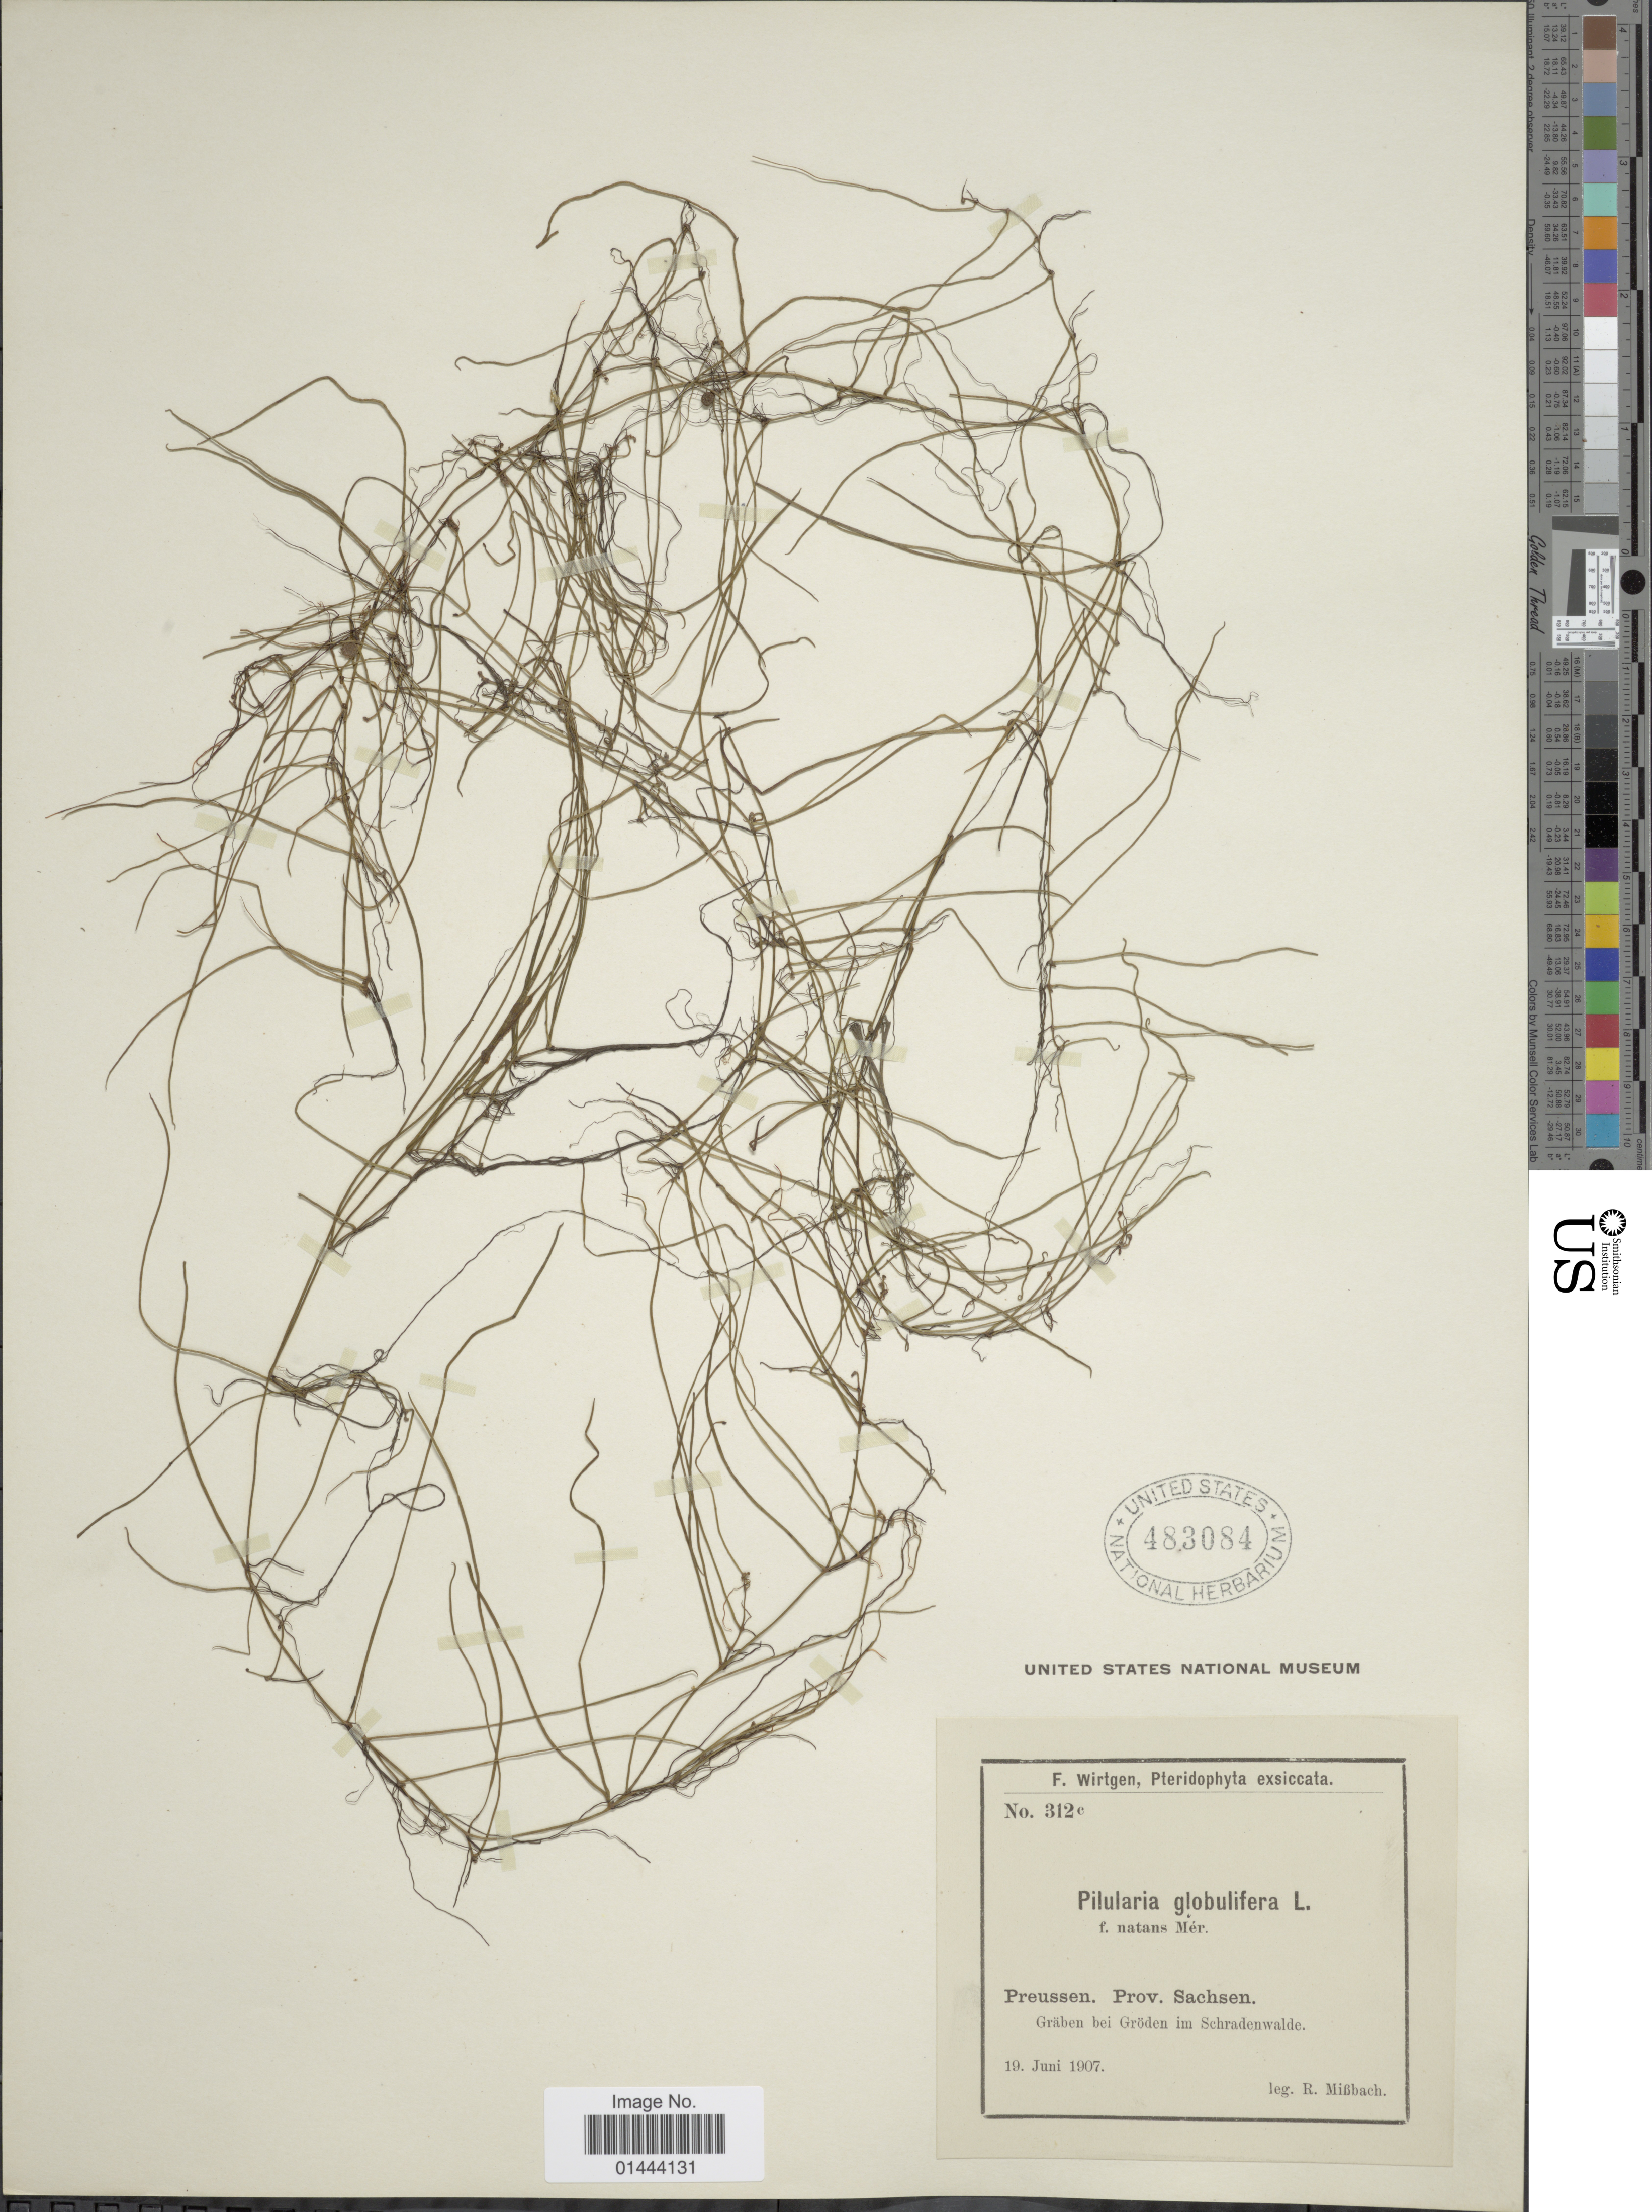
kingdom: Plantae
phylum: Tracheophyta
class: Polypodiopsida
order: Salviniales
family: Marsileaceae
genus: Pilularia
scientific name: Pilularia globulifera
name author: L.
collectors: R. Mibbach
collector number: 312c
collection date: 1907-06-19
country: Germany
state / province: Sachsen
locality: Pruessen, Gräben bei Gröden im Schradenwalde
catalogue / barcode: US 483084